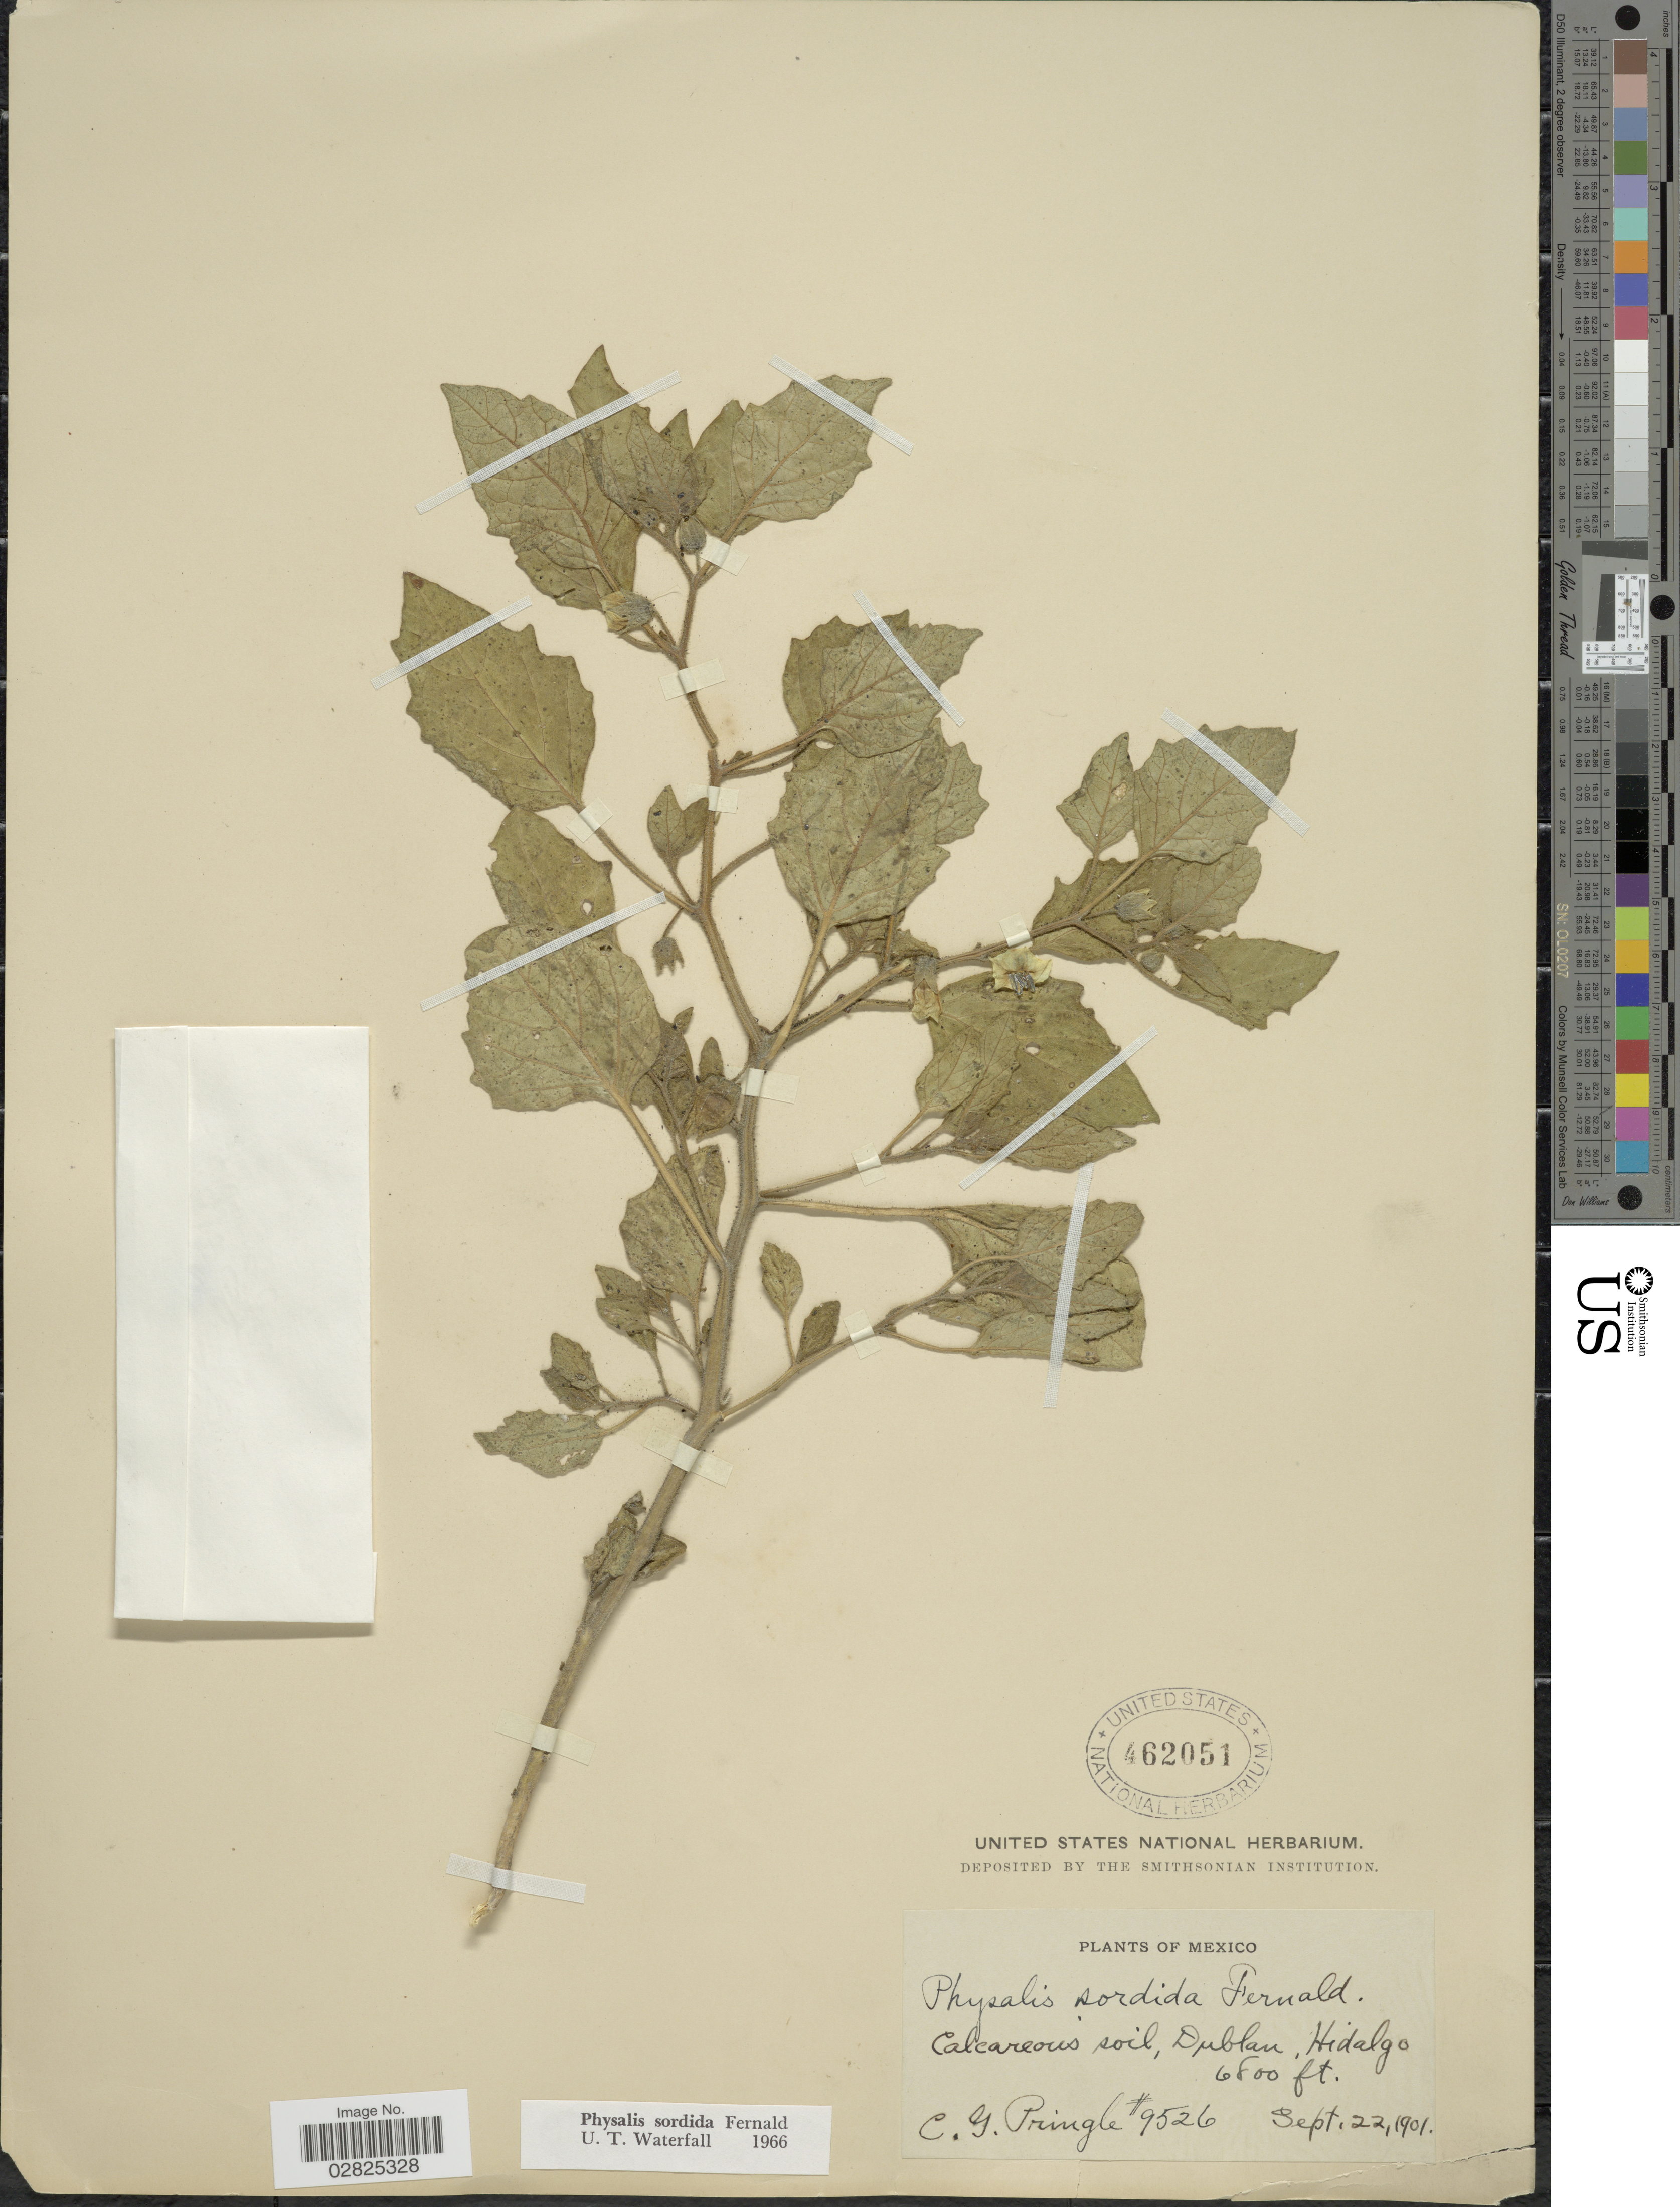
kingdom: Plantae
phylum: Tracheophyta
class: Magnoliopsida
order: Solanales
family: Solanaceae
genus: Physalis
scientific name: Physalis sordida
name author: Fernald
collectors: C. G. Pringle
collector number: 9526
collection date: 1901-09-22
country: Mexico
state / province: Hidalgo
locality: Dublau.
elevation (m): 2073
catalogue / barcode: US 462051